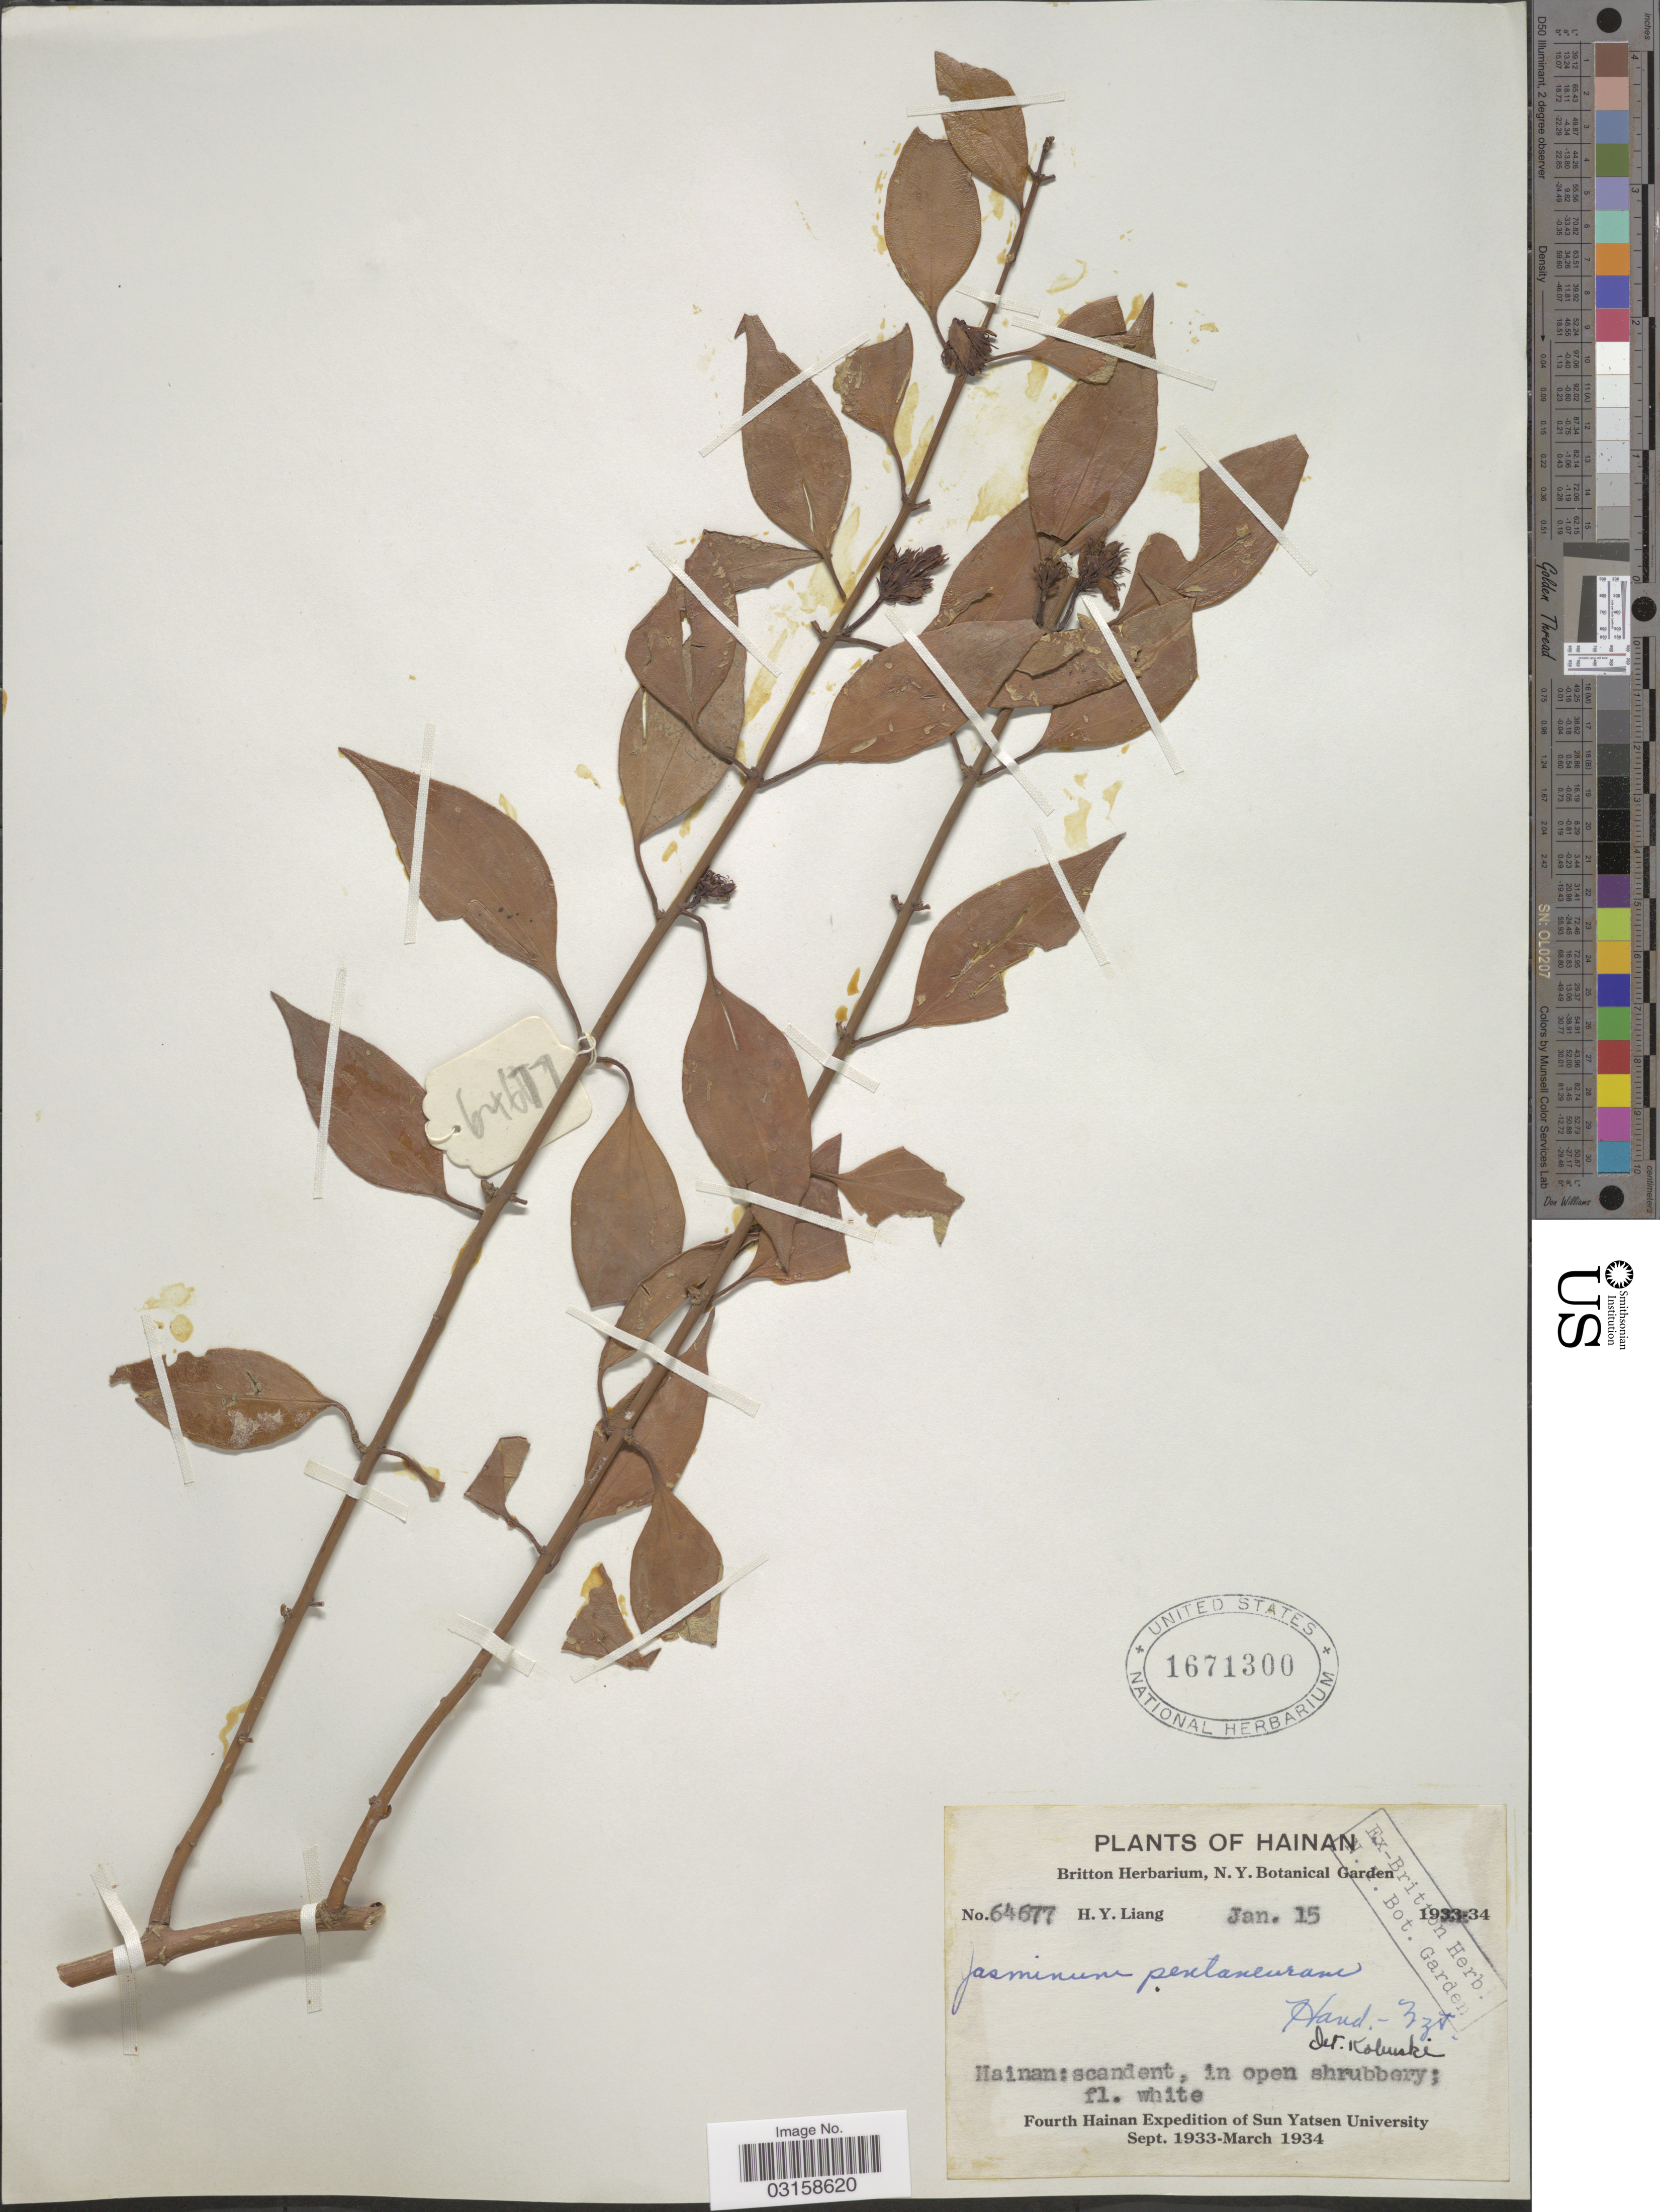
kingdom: Plantae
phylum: Tracheophyta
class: Magnoliopsida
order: Lamiales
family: Oleaceae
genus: Jasminum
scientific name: Jasminum pentaneurum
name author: Hand.-Mazz.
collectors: H. Y. Liang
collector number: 64677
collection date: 1934-01-15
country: China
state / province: Hainan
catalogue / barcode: US 1671300